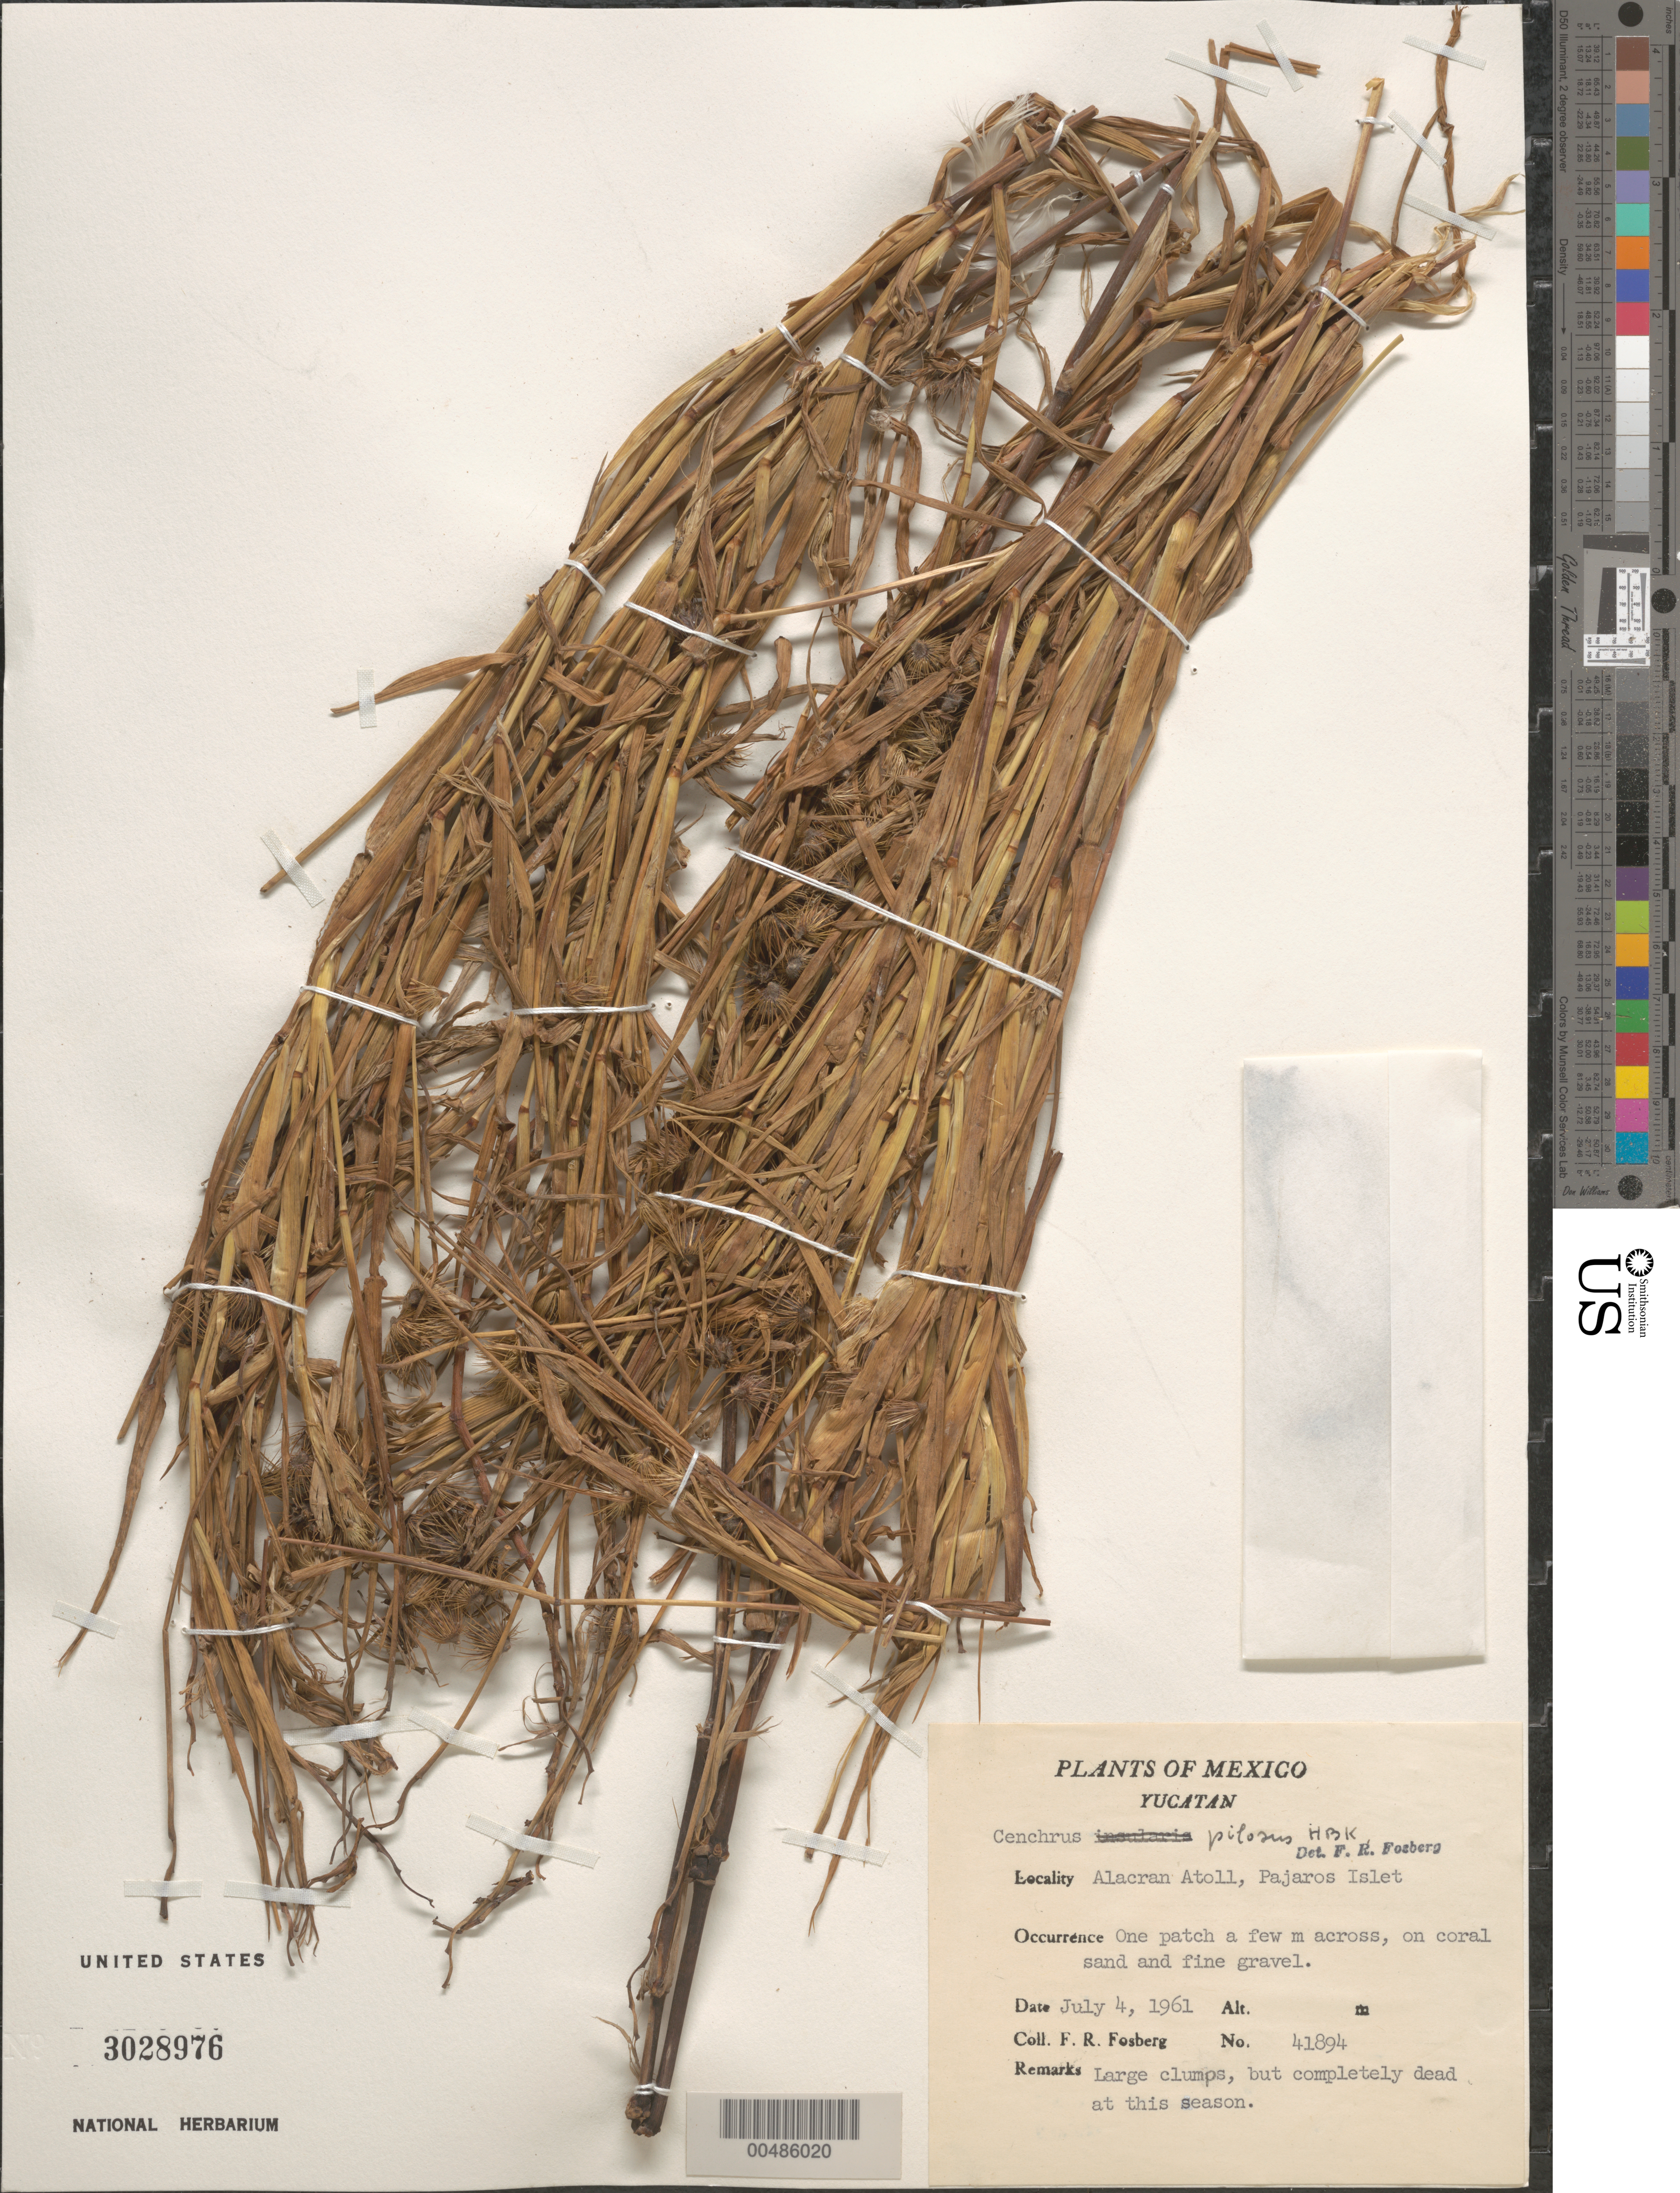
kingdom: Plantae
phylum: Tracheophyta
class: Liliopsida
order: Poales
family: Poaceae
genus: Cenchrus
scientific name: Cenchrus pilosus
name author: Kunth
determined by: Fosberg, F. R.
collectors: F. R. Fosberg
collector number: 41894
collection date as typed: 4 Jul 1961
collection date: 1961-07-04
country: Mexico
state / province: Yucatan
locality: Alacran Atoll, Pajaros Islet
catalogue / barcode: US 3028976